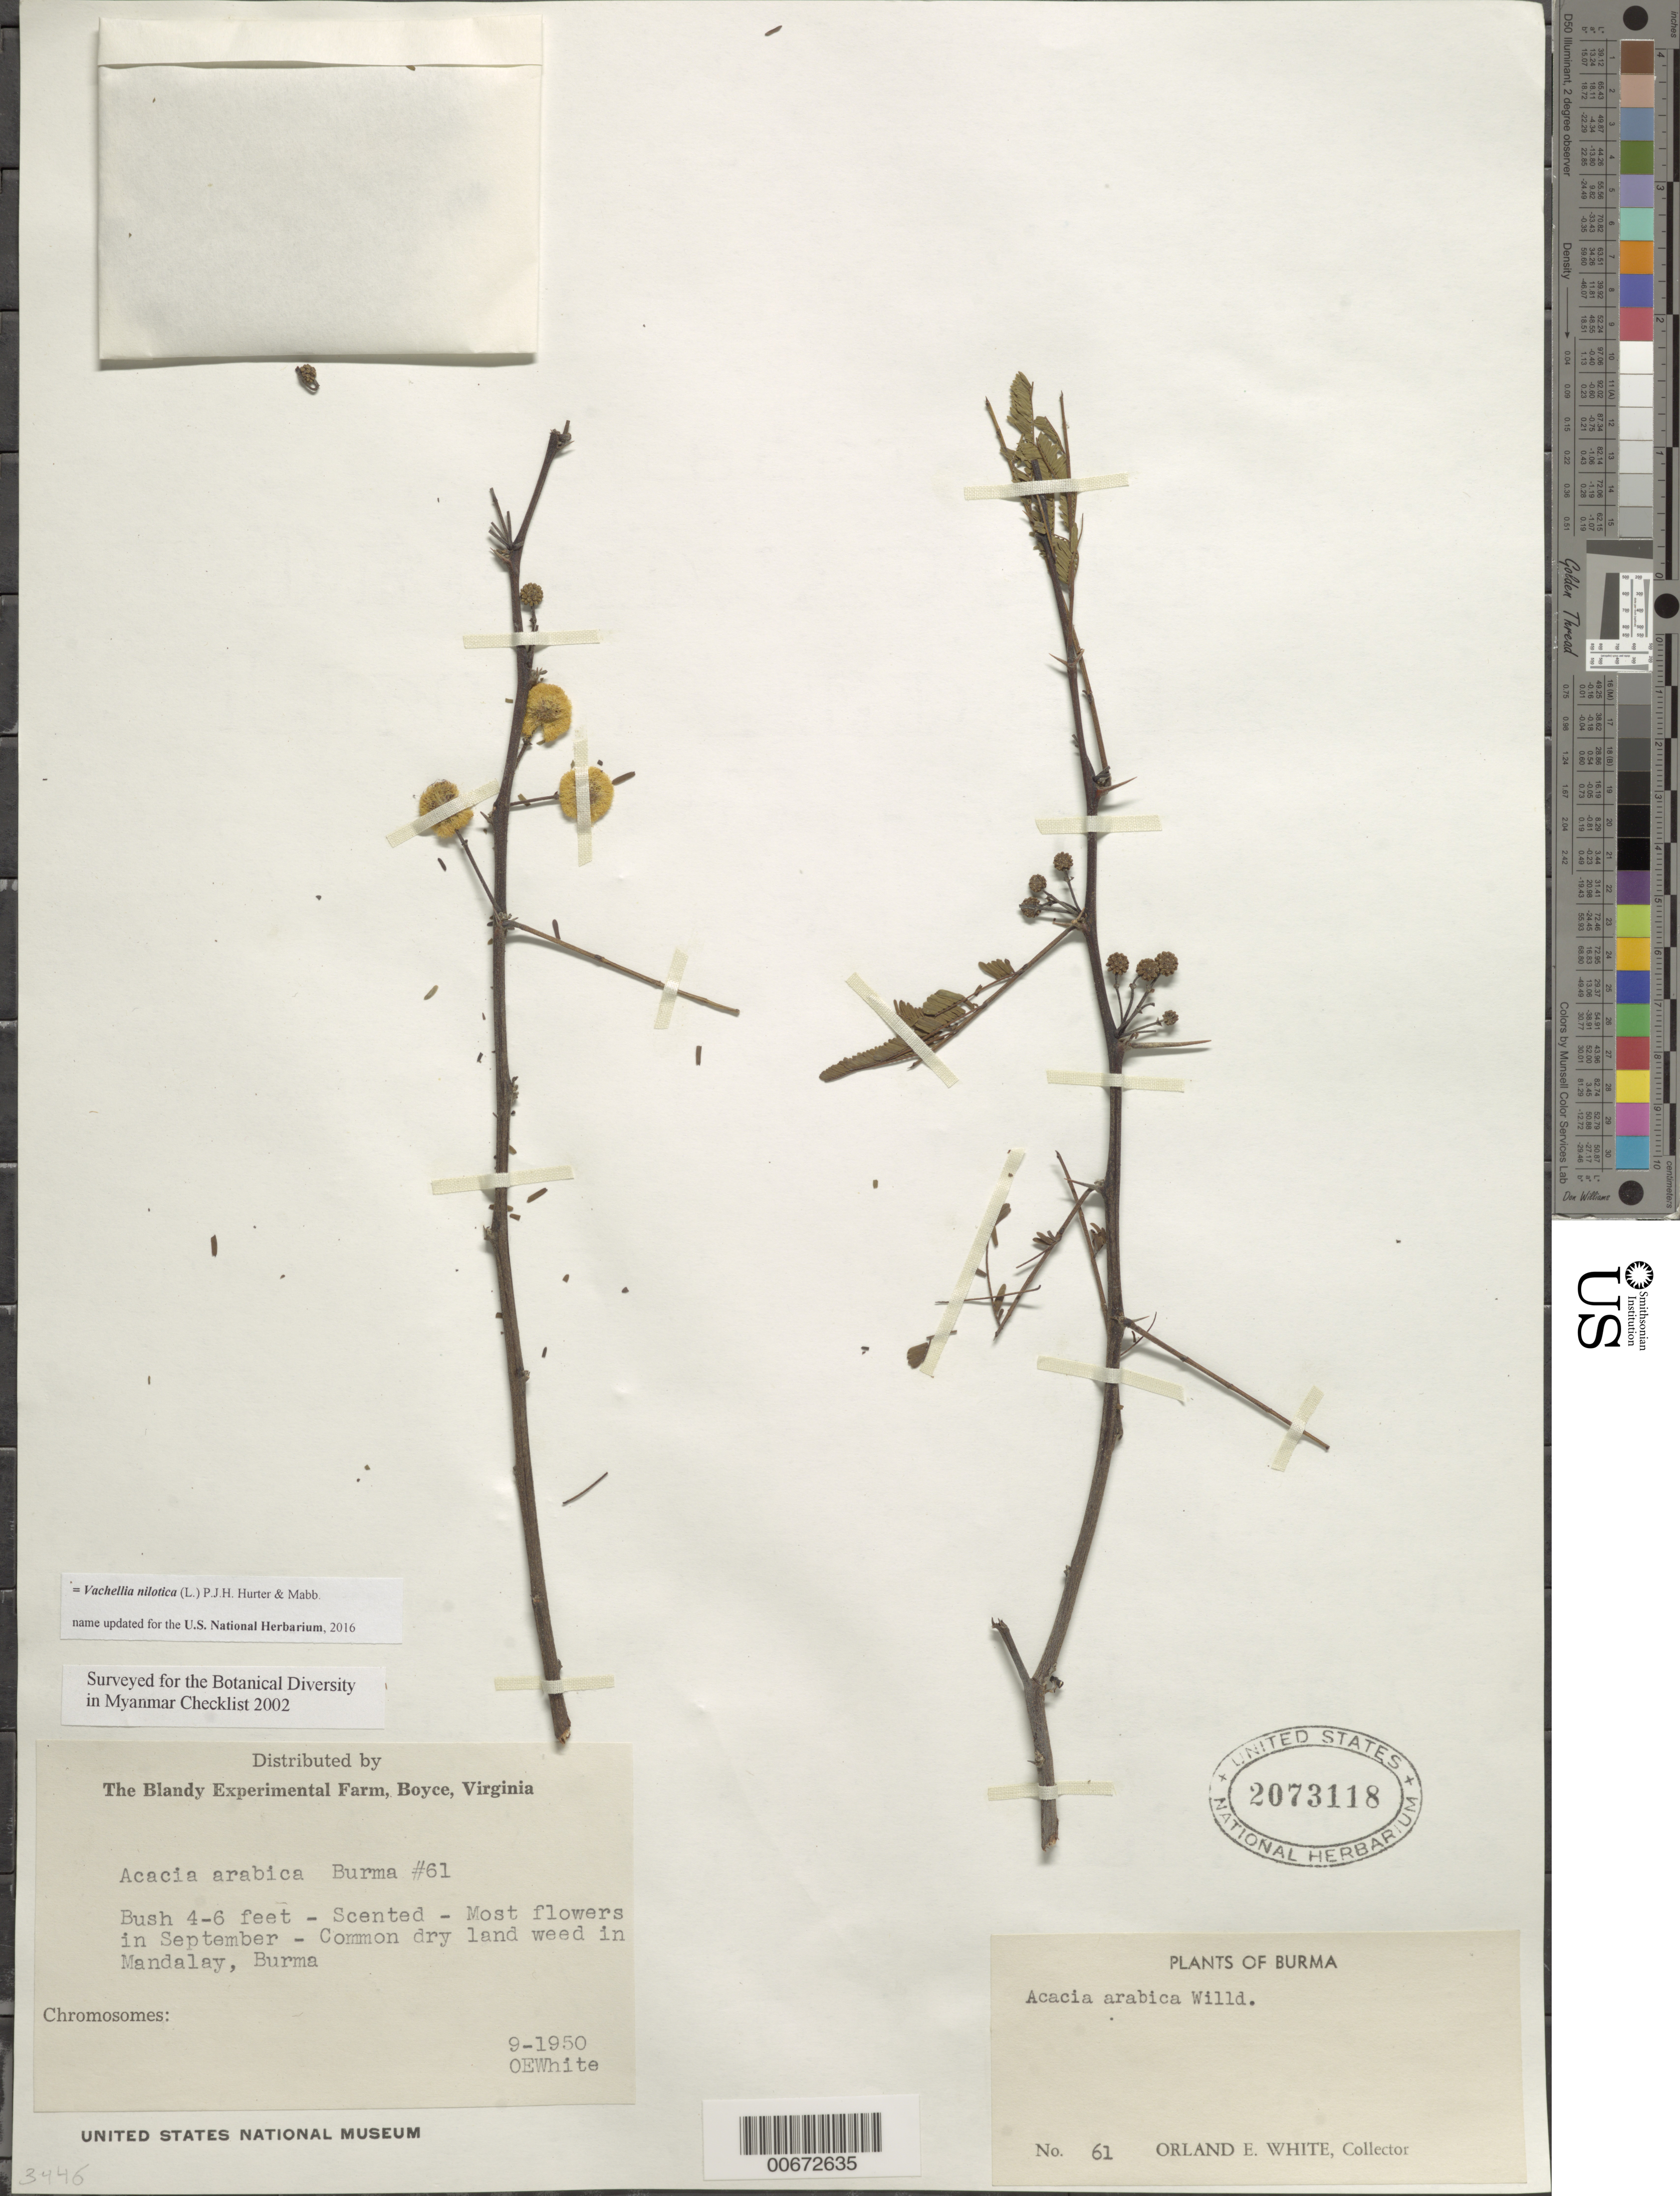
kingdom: Plantae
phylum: Tracheophyta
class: Magnoliopsida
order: Fabales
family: Fabaceae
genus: Vachellia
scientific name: Vachellia nilotica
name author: (L.) P.J.H. Hurter & Mabb.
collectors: O. E. White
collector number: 61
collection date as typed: Sep 1950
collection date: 1950-09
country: Myanmar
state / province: Mandalay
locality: Mandalay.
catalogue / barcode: US 2073118